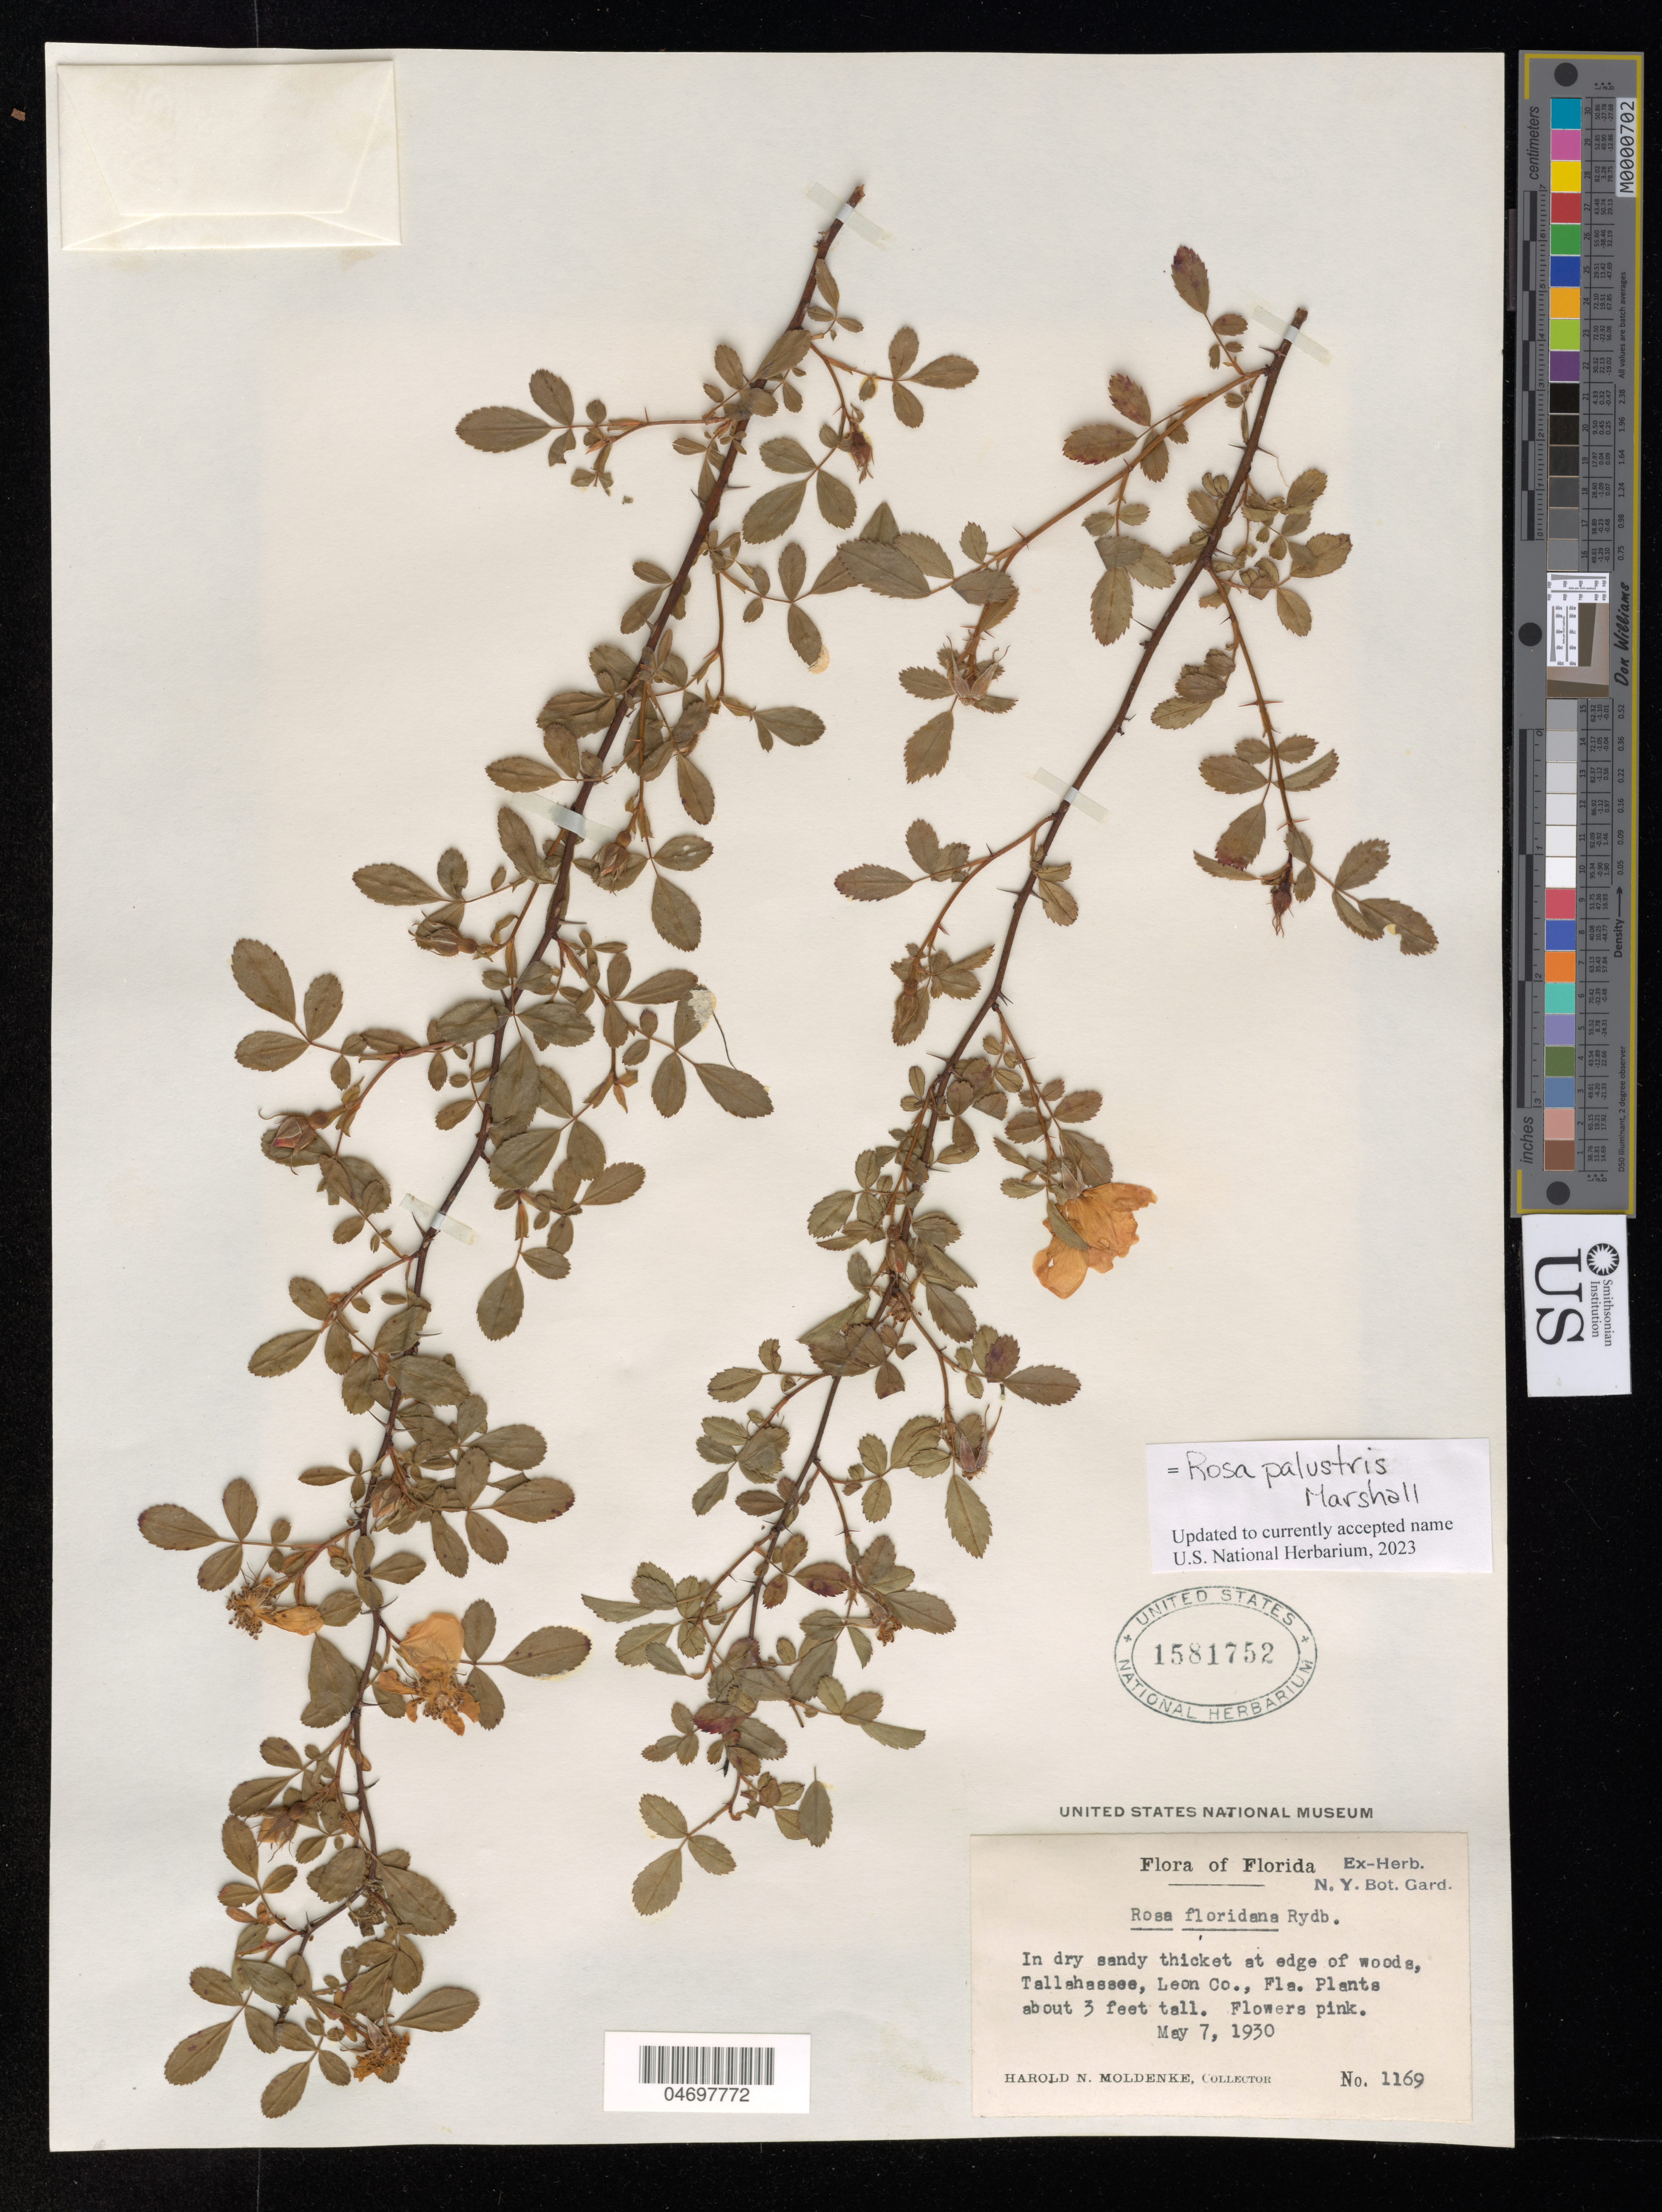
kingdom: Plantae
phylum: Tracheophyta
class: Magnoliopsida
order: Rosales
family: Rosaceae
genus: Rosa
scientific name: Rosa palustris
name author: Marshall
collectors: H. N. Moldenke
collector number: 1169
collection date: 1930-05-07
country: United States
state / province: Florida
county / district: Leon Co.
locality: Tallahassee.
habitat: In dry sandy tickets at edge of woods.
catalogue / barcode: US 1581752